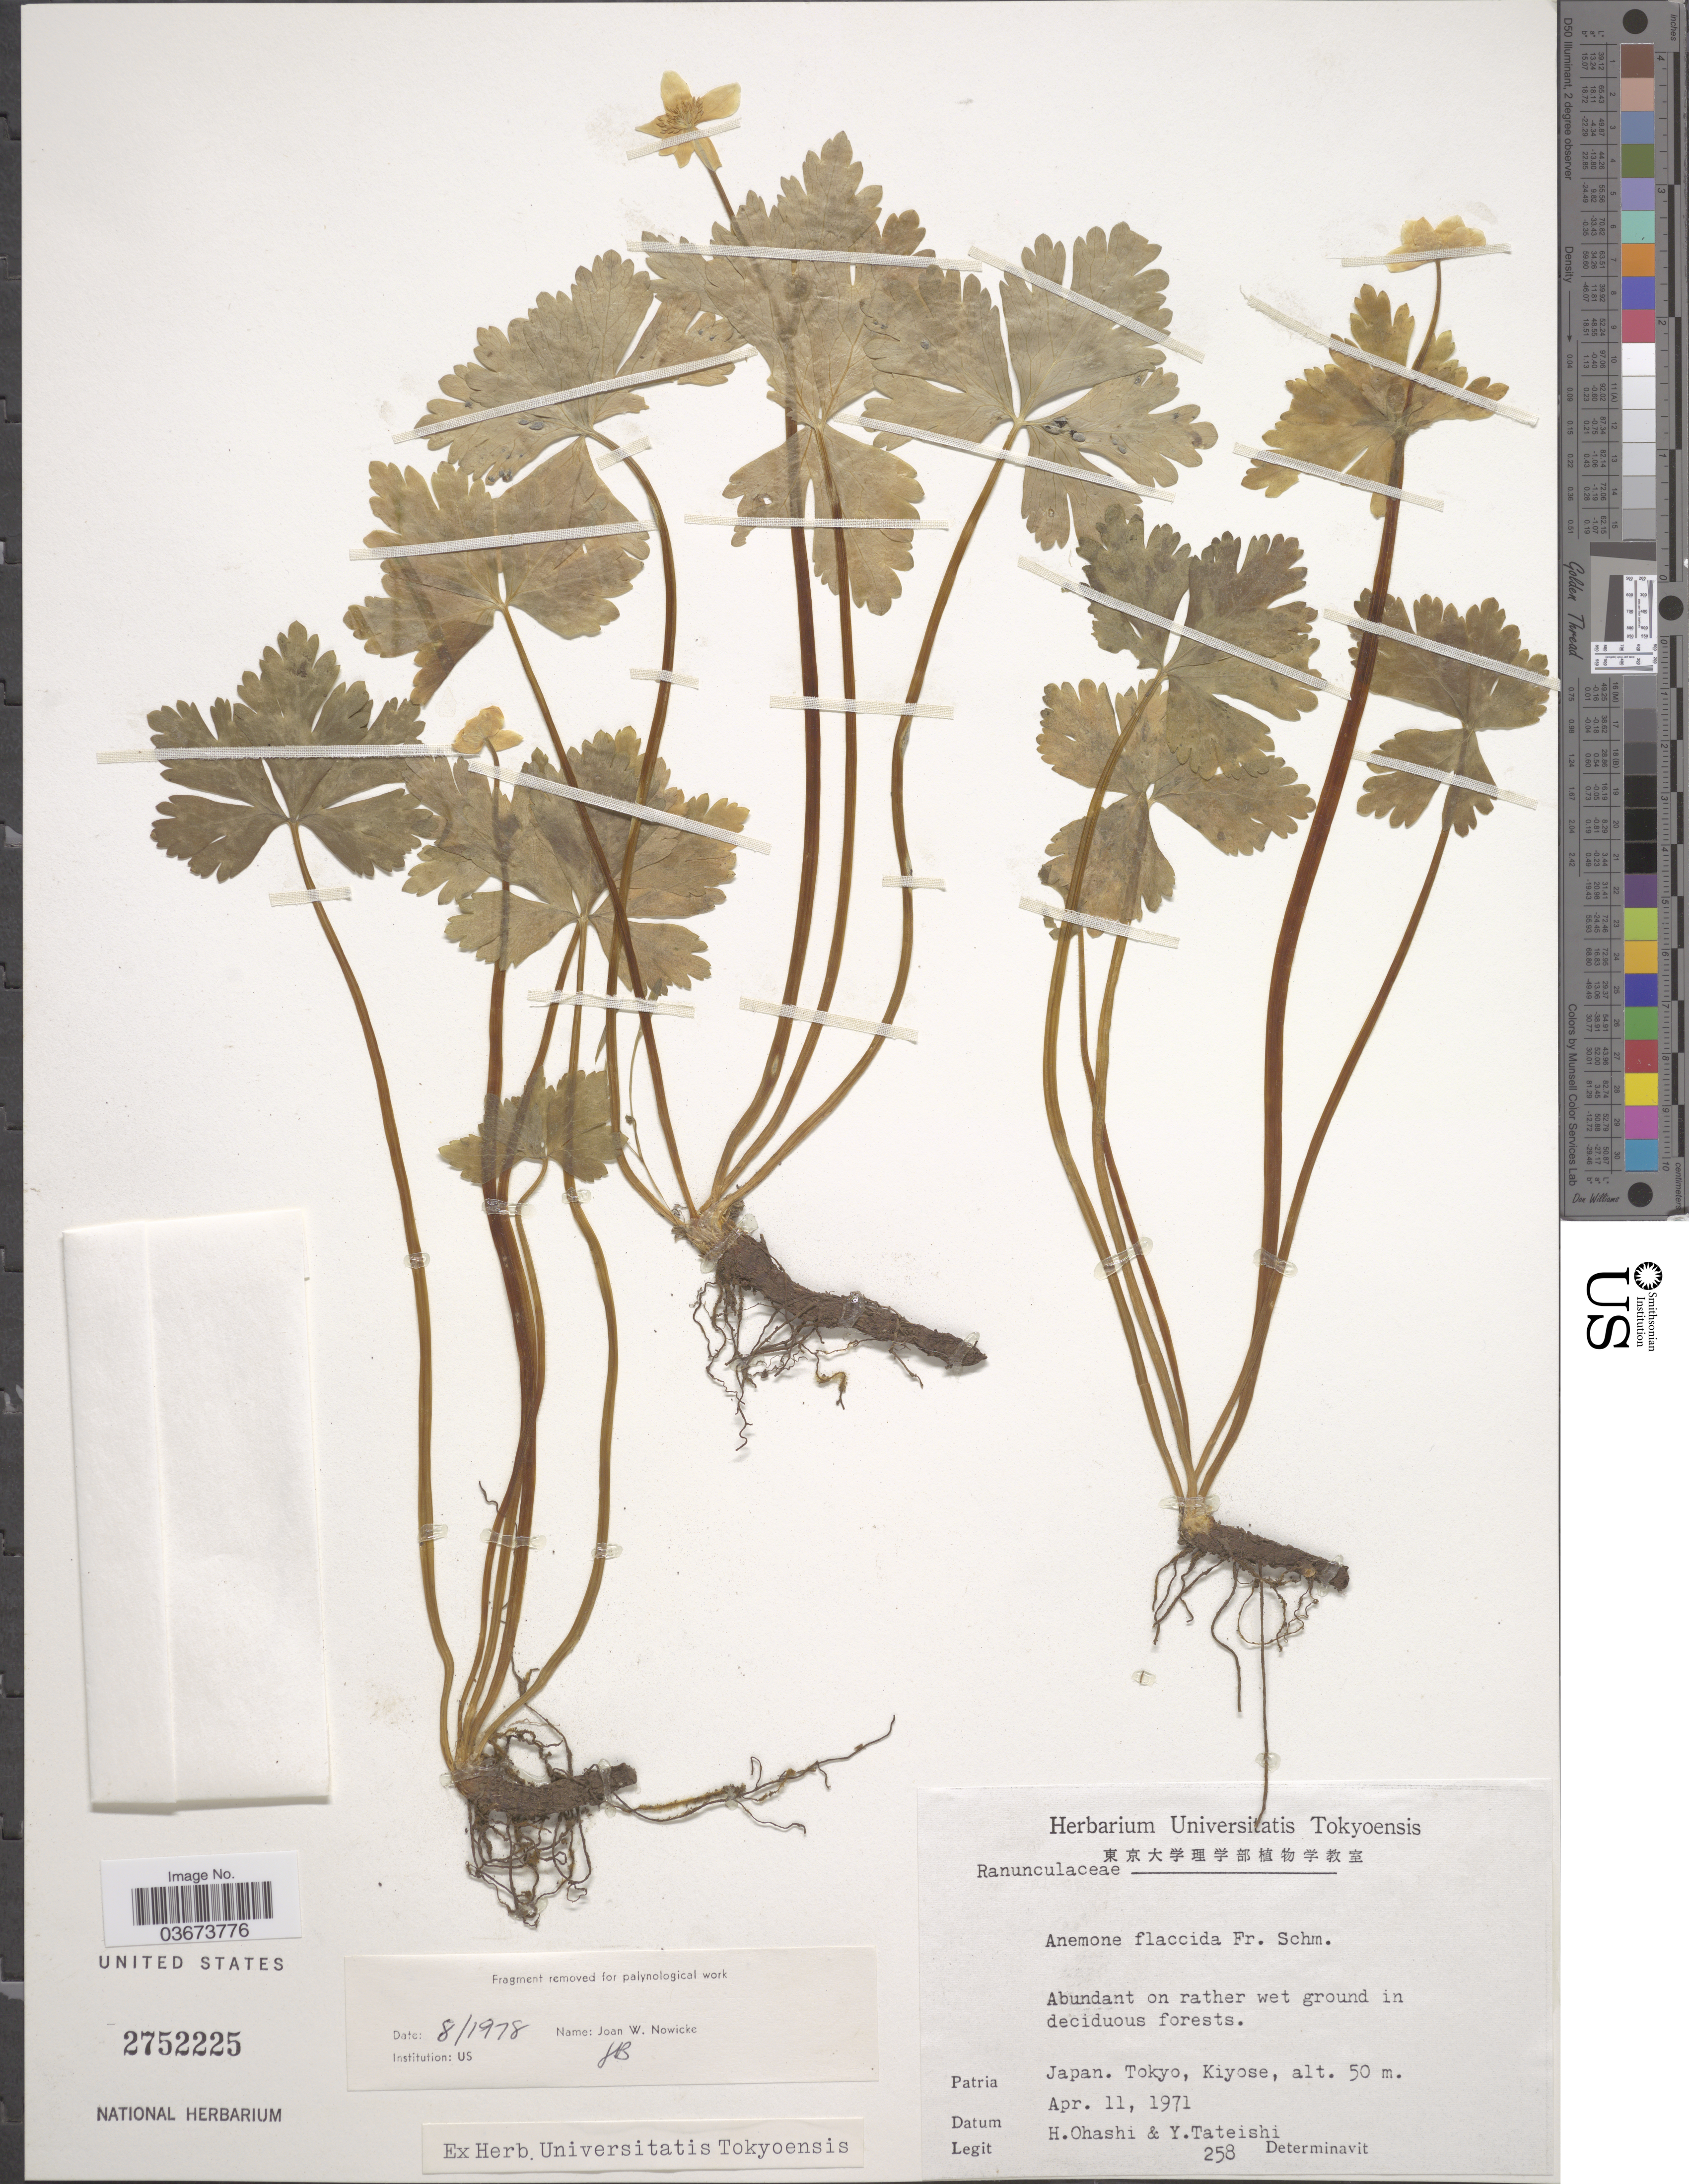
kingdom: Plantae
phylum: Tracheophyta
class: Magnoliopsida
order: Ranunculales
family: Ranunculaceae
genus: Anemone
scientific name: Anemone flaccida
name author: F. Schmidt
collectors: H. Ohashi & Y. Tateishi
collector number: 258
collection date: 1971-04-11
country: Japan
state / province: Tokyo, Federal City of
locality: Tokyo, Kiyose.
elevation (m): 50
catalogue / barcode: US 2752225